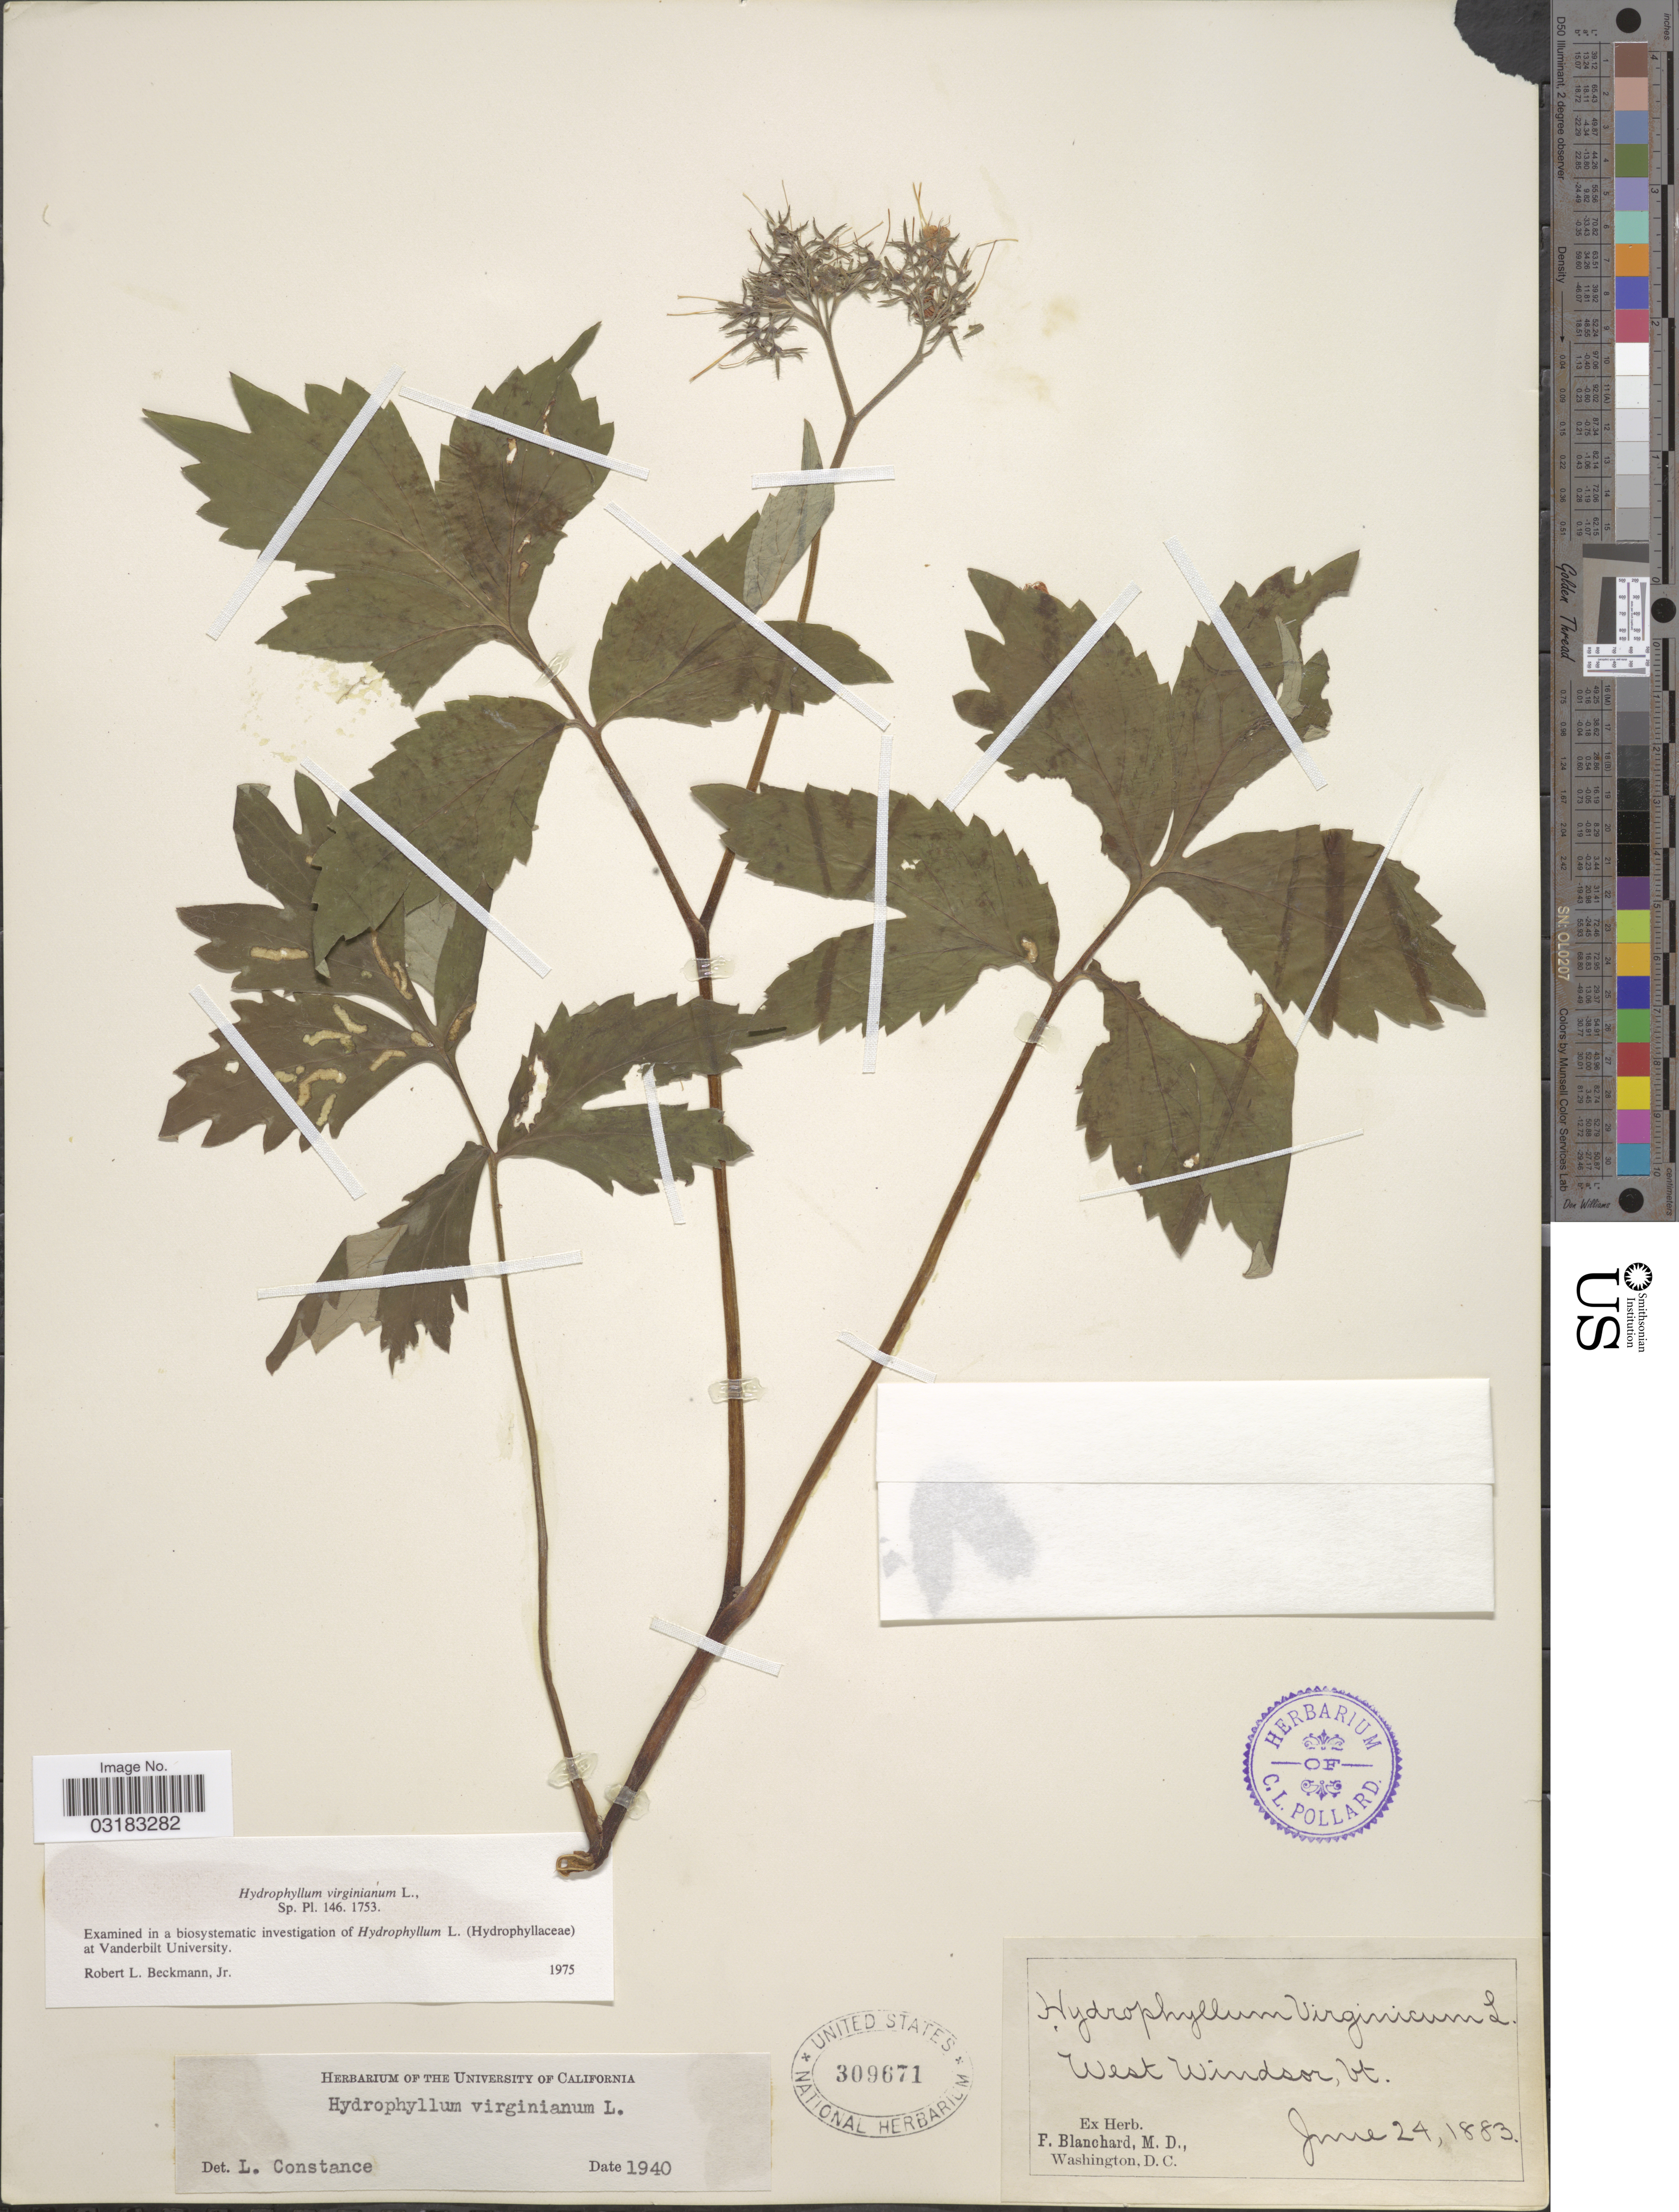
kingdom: Plantae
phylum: Tracheophyta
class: Magnoliopsida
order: Boraginales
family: Hydrophyllaceae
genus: Hydrophyllum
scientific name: Hydrophyllum virginianum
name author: L.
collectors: ex herb. F. Blanchard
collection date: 1883-06-24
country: United States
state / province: Vermont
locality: West Windsor.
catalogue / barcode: US 309671